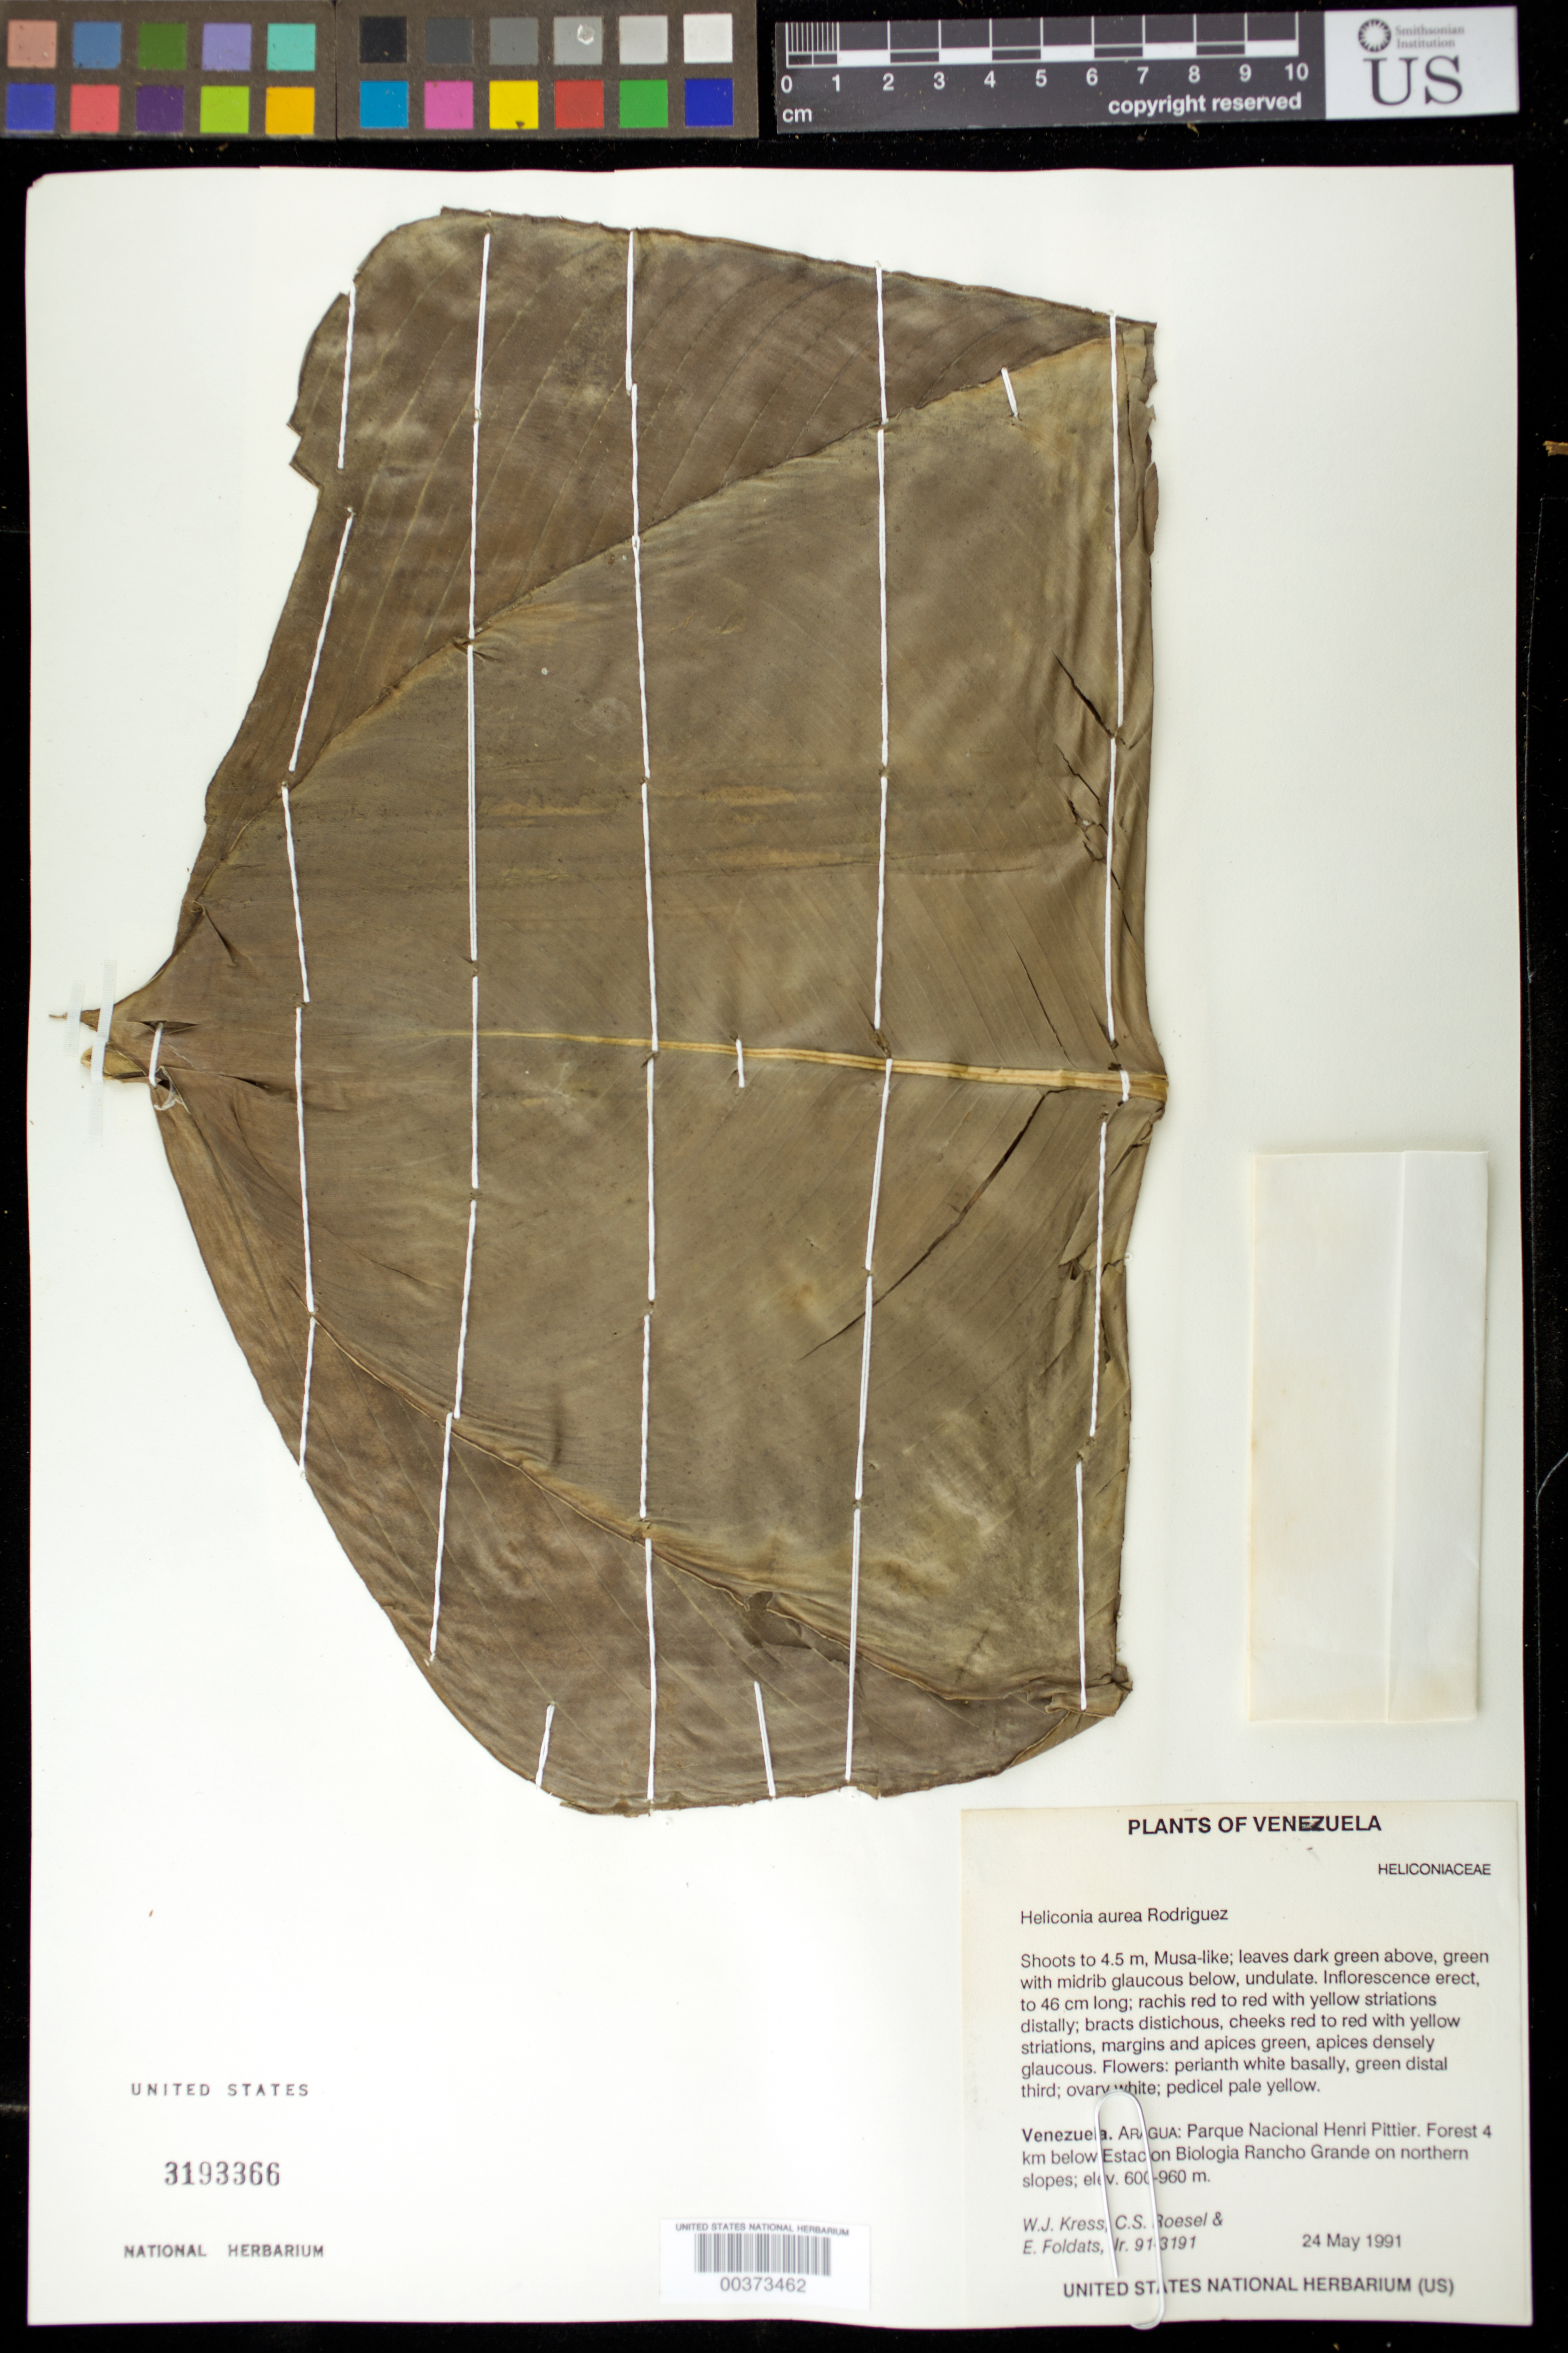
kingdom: Plantae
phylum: Tracheophyta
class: Liliopsida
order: Zingiberales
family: Heliconiaceae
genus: Heliconia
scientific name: Heliconia aurea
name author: G. Rodr.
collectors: W. J. Kress, C. S. Roesel & E. Foldats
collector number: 91-3191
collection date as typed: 24 May 1991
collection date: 1991-05-24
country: Venezuela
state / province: Aragua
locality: Parque nacional henri pittier; forest 4 km below estacion biologia rancho grande on northern slopes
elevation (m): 600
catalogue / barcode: US 3193366